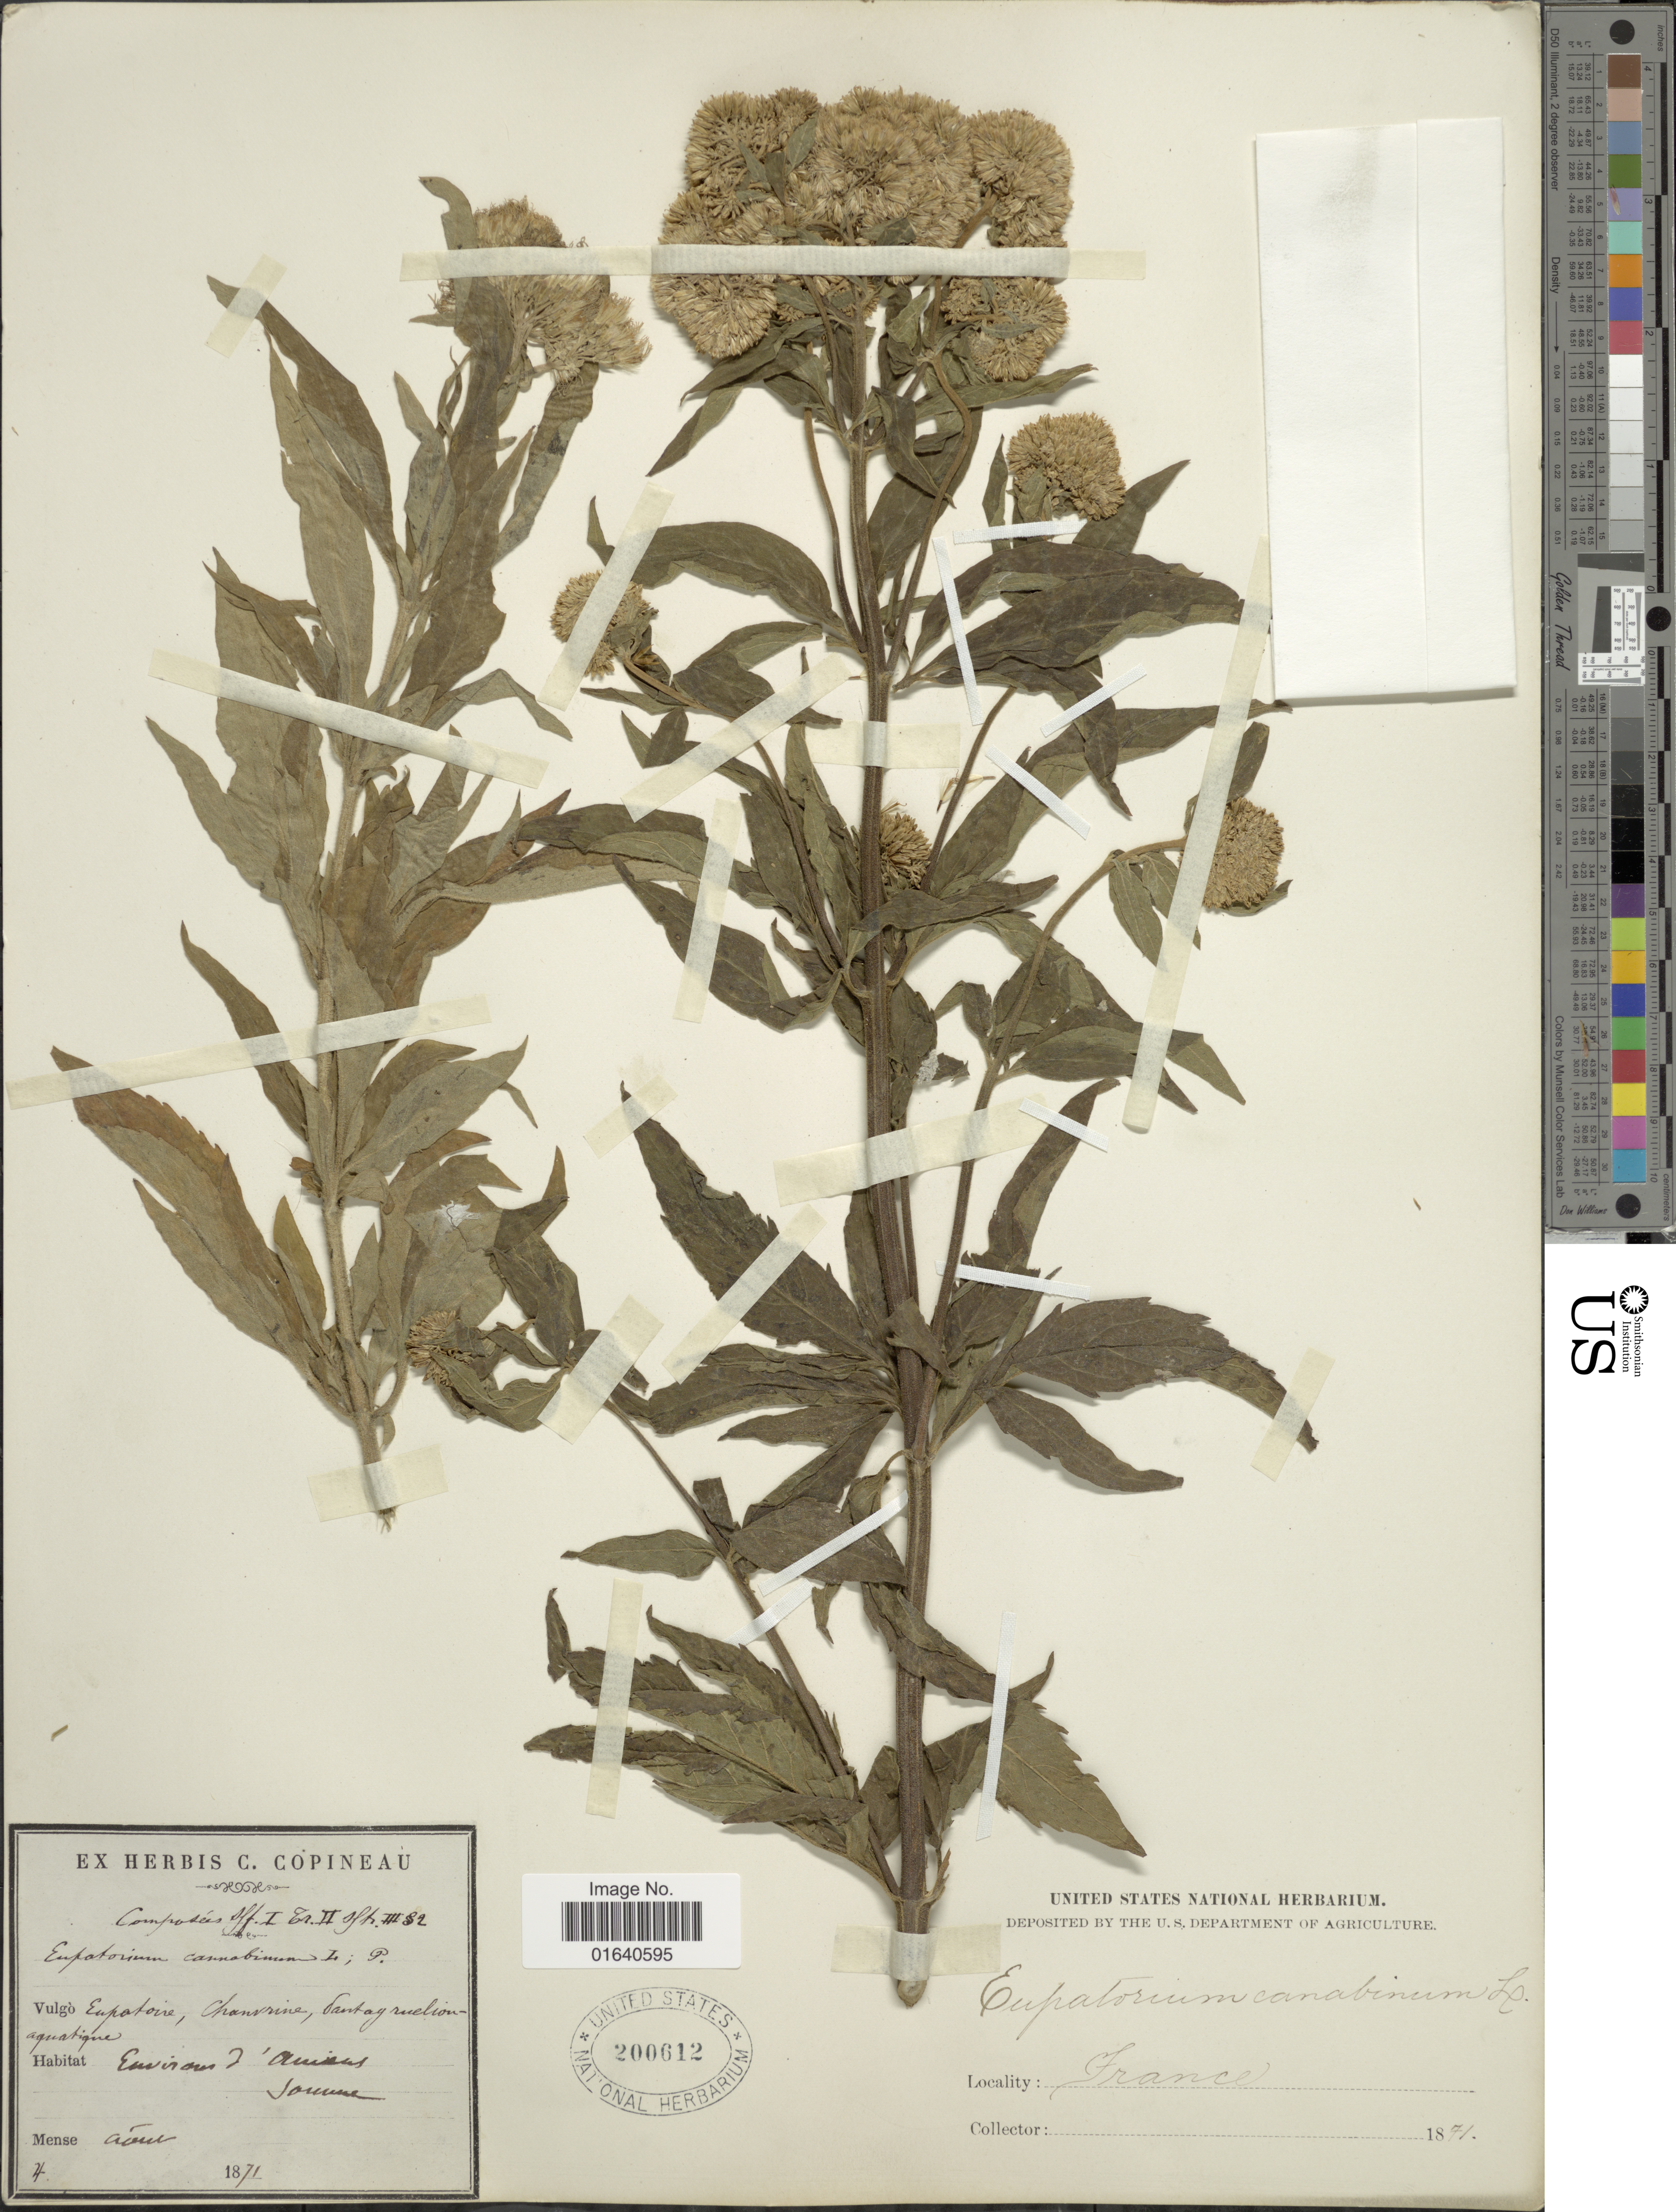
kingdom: Plantae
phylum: Tracheophyta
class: Magnoliopsida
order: Asterales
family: Asteraceae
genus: Eupatorium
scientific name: Eupatorium cannabinum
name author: L.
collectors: ex herb. C. Copineau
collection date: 1871-08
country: France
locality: Environs d'Aisus Soumme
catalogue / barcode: US 200612